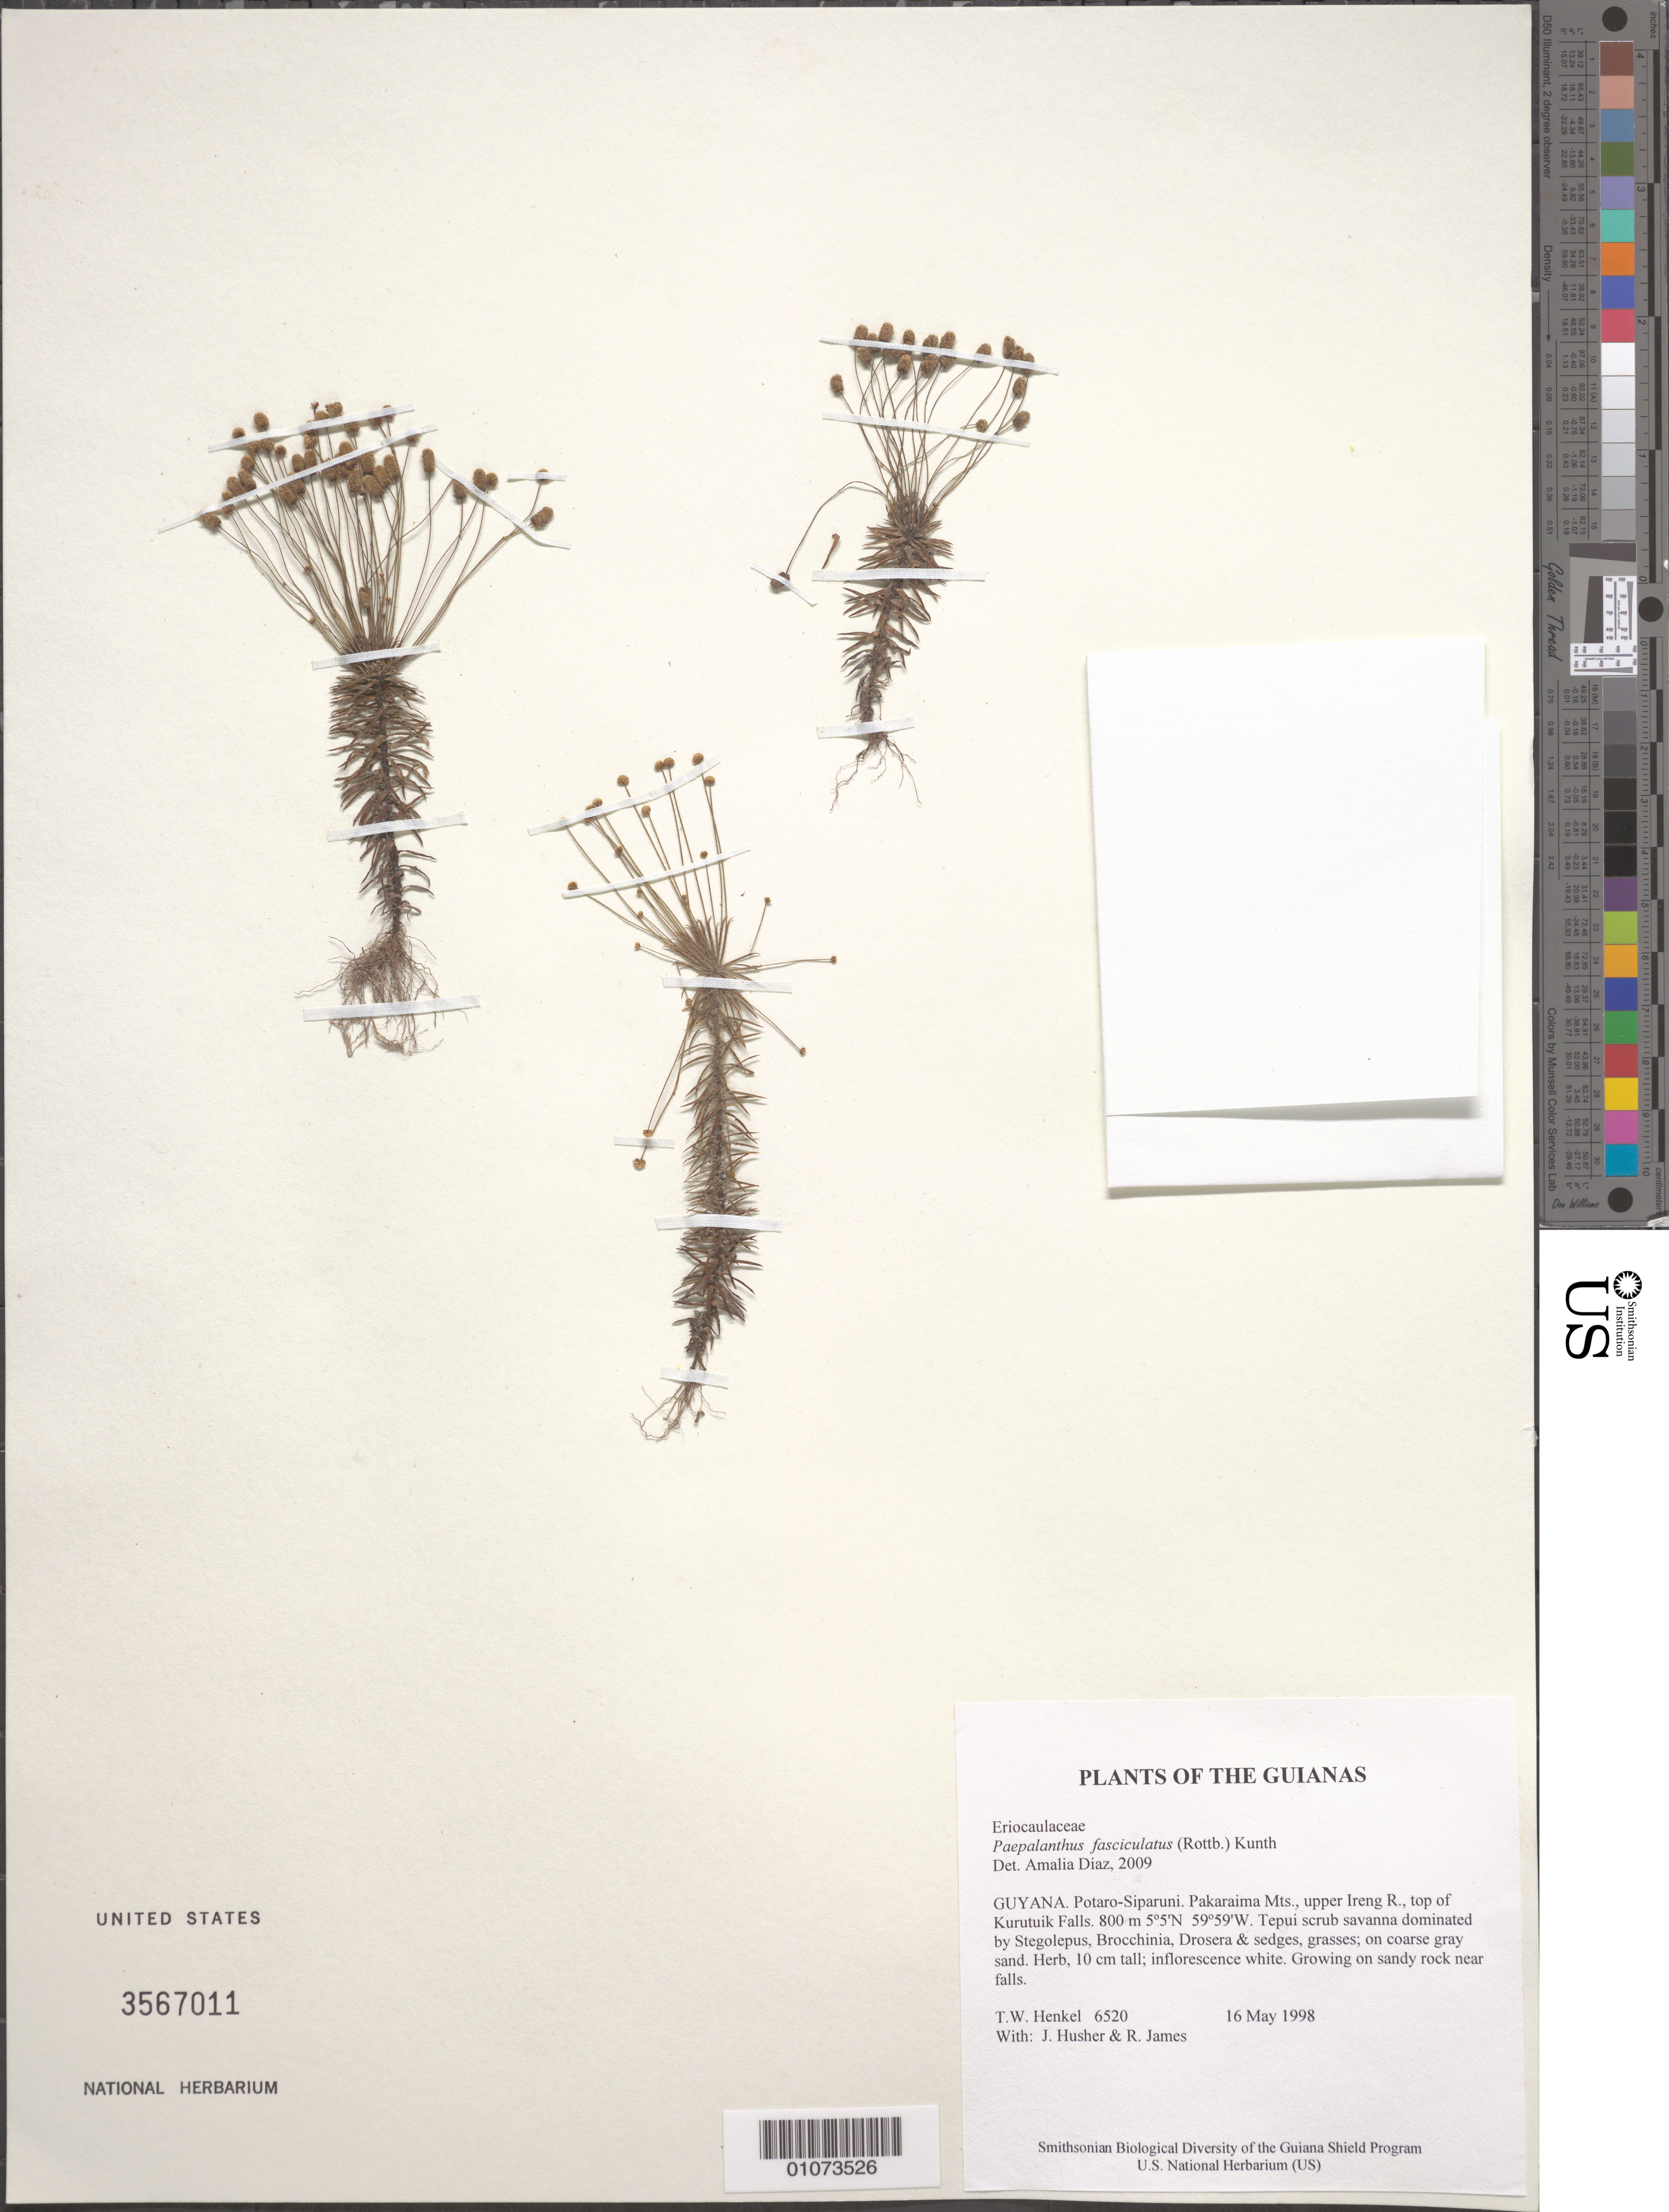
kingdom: Plantae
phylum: Tracheophyta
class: Liliopsida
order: Poales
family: Eriocaulaceae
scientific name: Giuliettia fasciculata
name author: (Rottb.) Andrino & Sano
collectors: T. Henkel, J. Husher & R. James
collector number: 6520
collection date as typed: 16 May 1998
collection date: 1998-05-16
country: Guyana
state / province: Potaro-Siparuni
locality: Pakaraima Mts., upper Ireng R., top of Kurutuik Falls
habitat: Tepui scrub savanna dominated by Stegolepus, Brocchinia, Drosera & sedges, grasses; on coarse gray sand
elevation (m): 800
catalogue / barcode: US 3567011